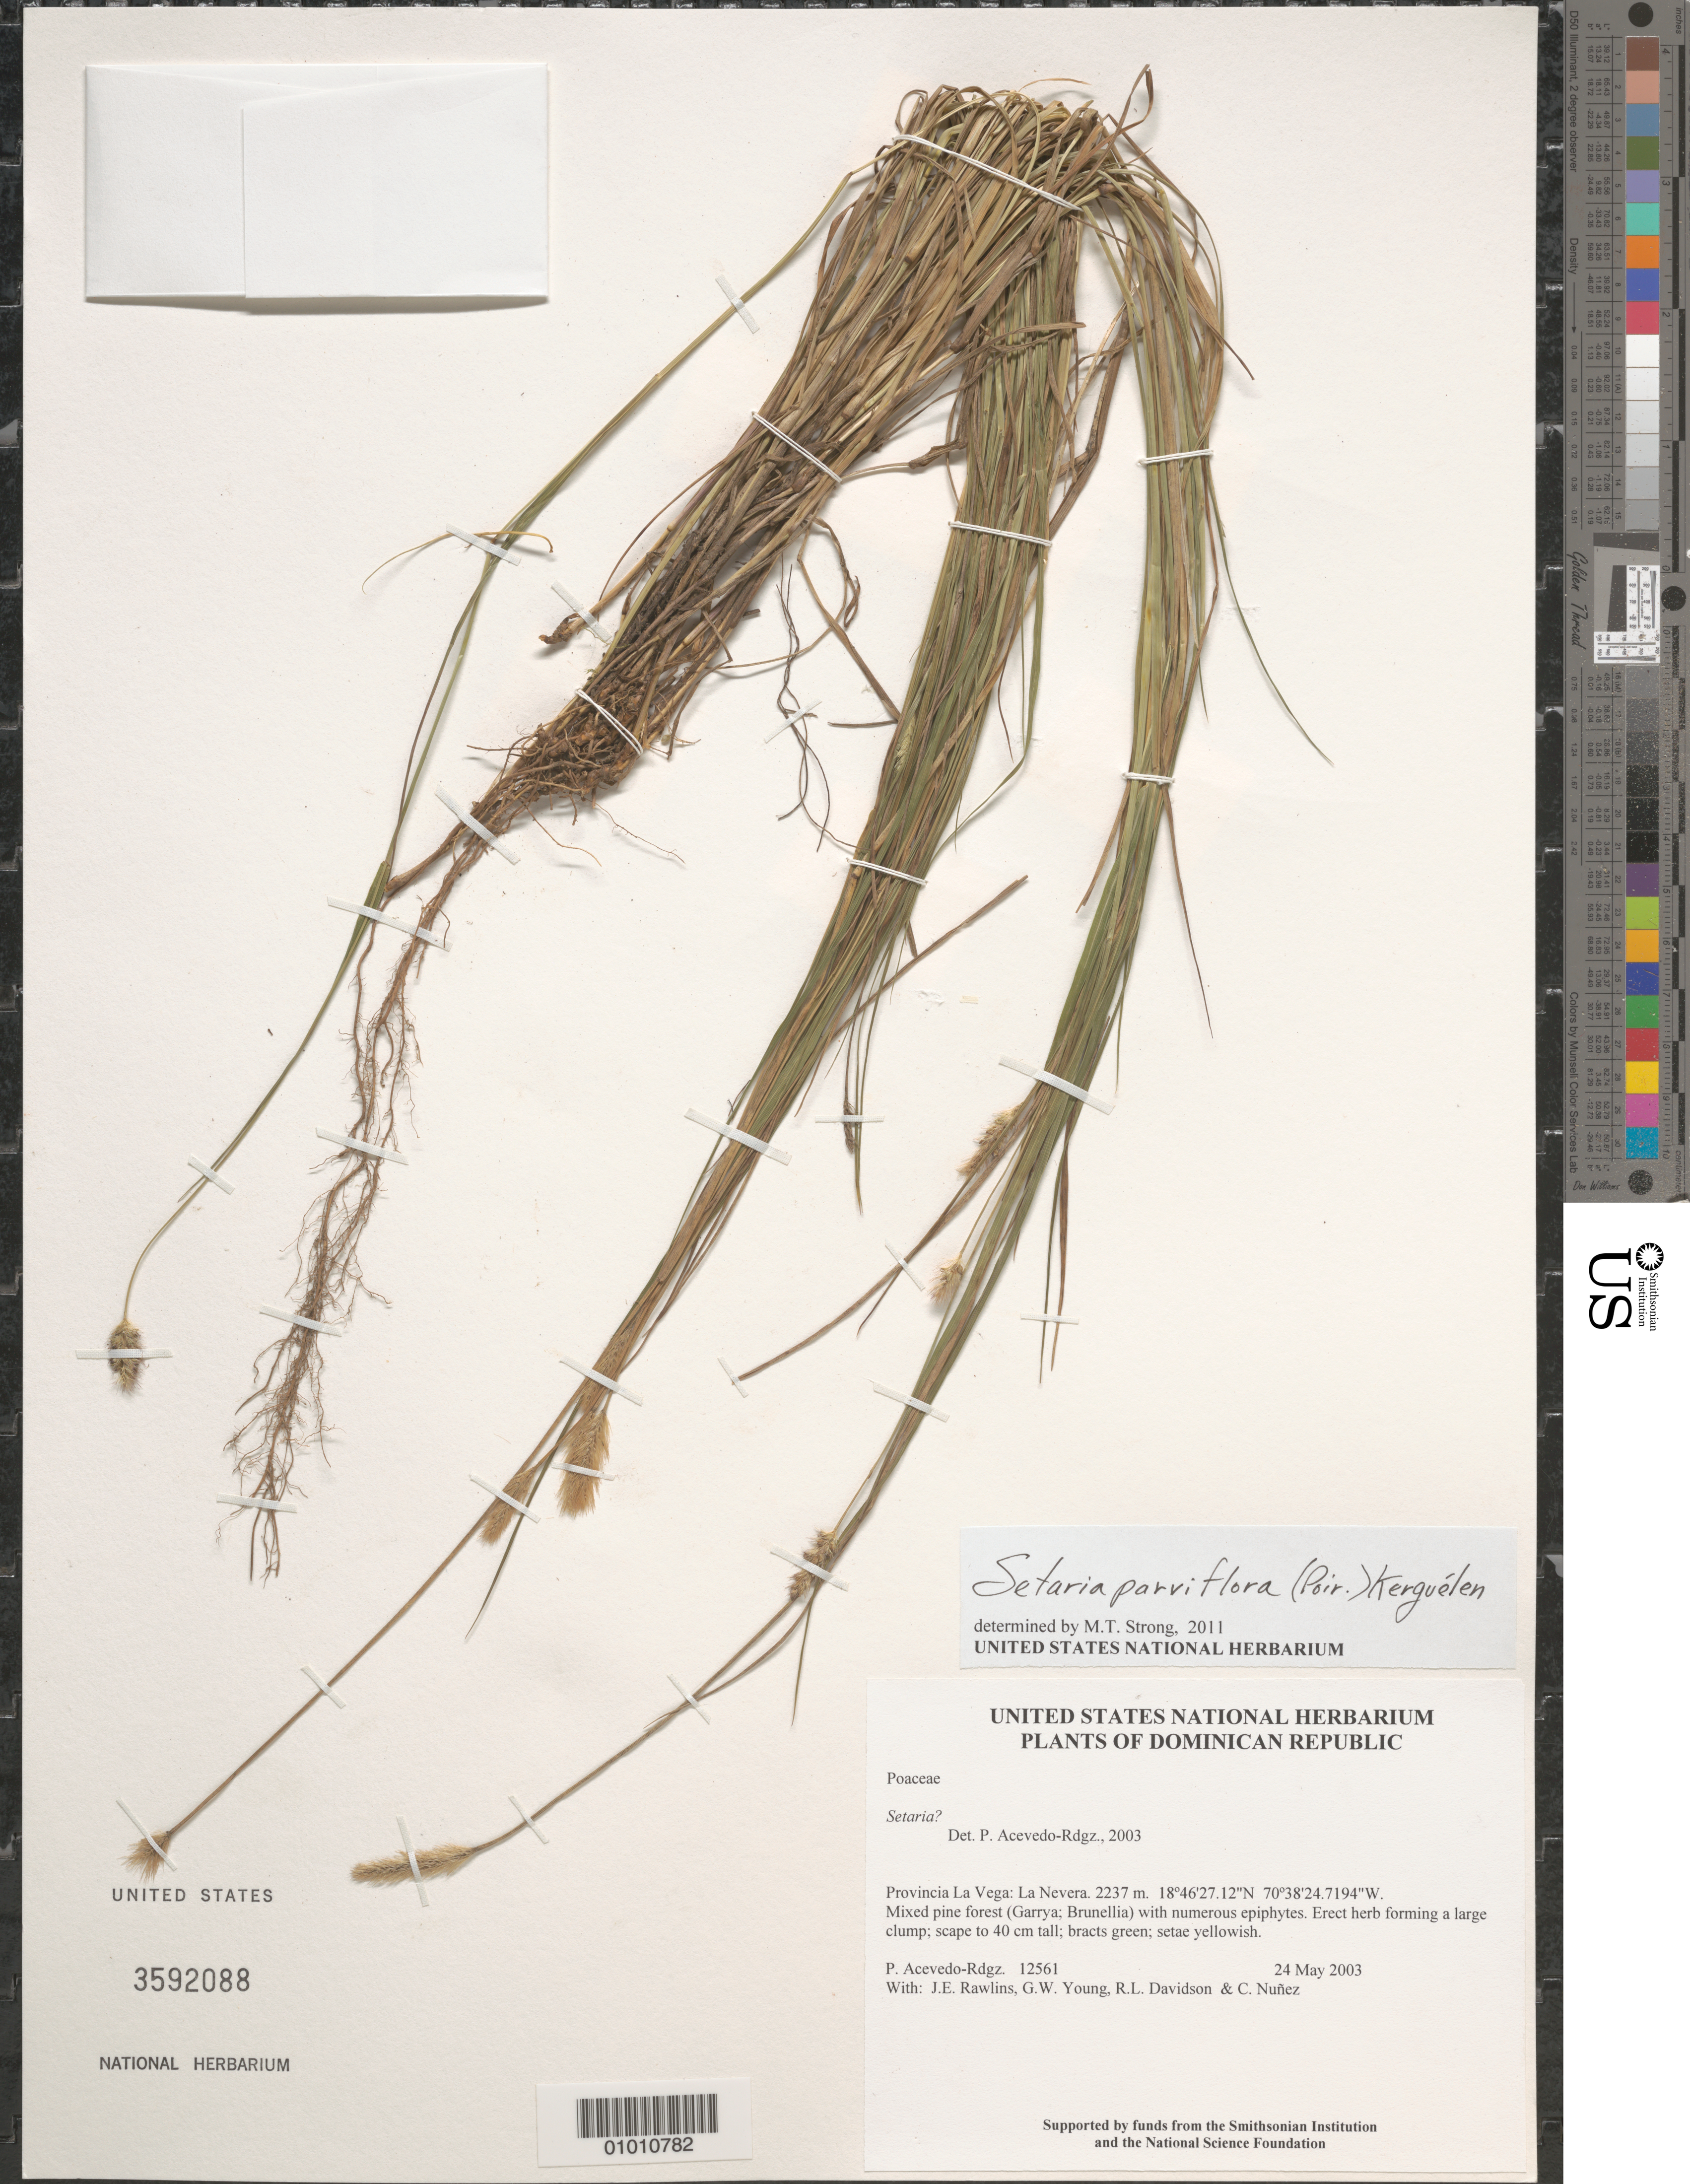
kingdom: Plantae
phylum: Tracheophyta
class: Liliopsida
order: Poales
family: Poaceae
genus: Setaria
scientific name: Setaria parviflora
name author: (Poir.) Kerguélen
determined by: Strong, M. T., (US), Smithsonian Institution - National Museum of Natural History (UNITED STATES)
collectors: P. Acevedo-Rodr., J. Rawlins, G. Young, R. Davidson & C. Nunez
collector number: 12561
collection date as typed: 24 May 2003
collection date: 2003-05-24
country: Dominican Republic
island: Hispaniola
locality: Provincia La Vega: La Nevera.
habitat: Mixed pine forest (Garrya; Brunellia) with numerous epiphytes.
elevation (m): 2237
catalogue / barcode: US 3592088